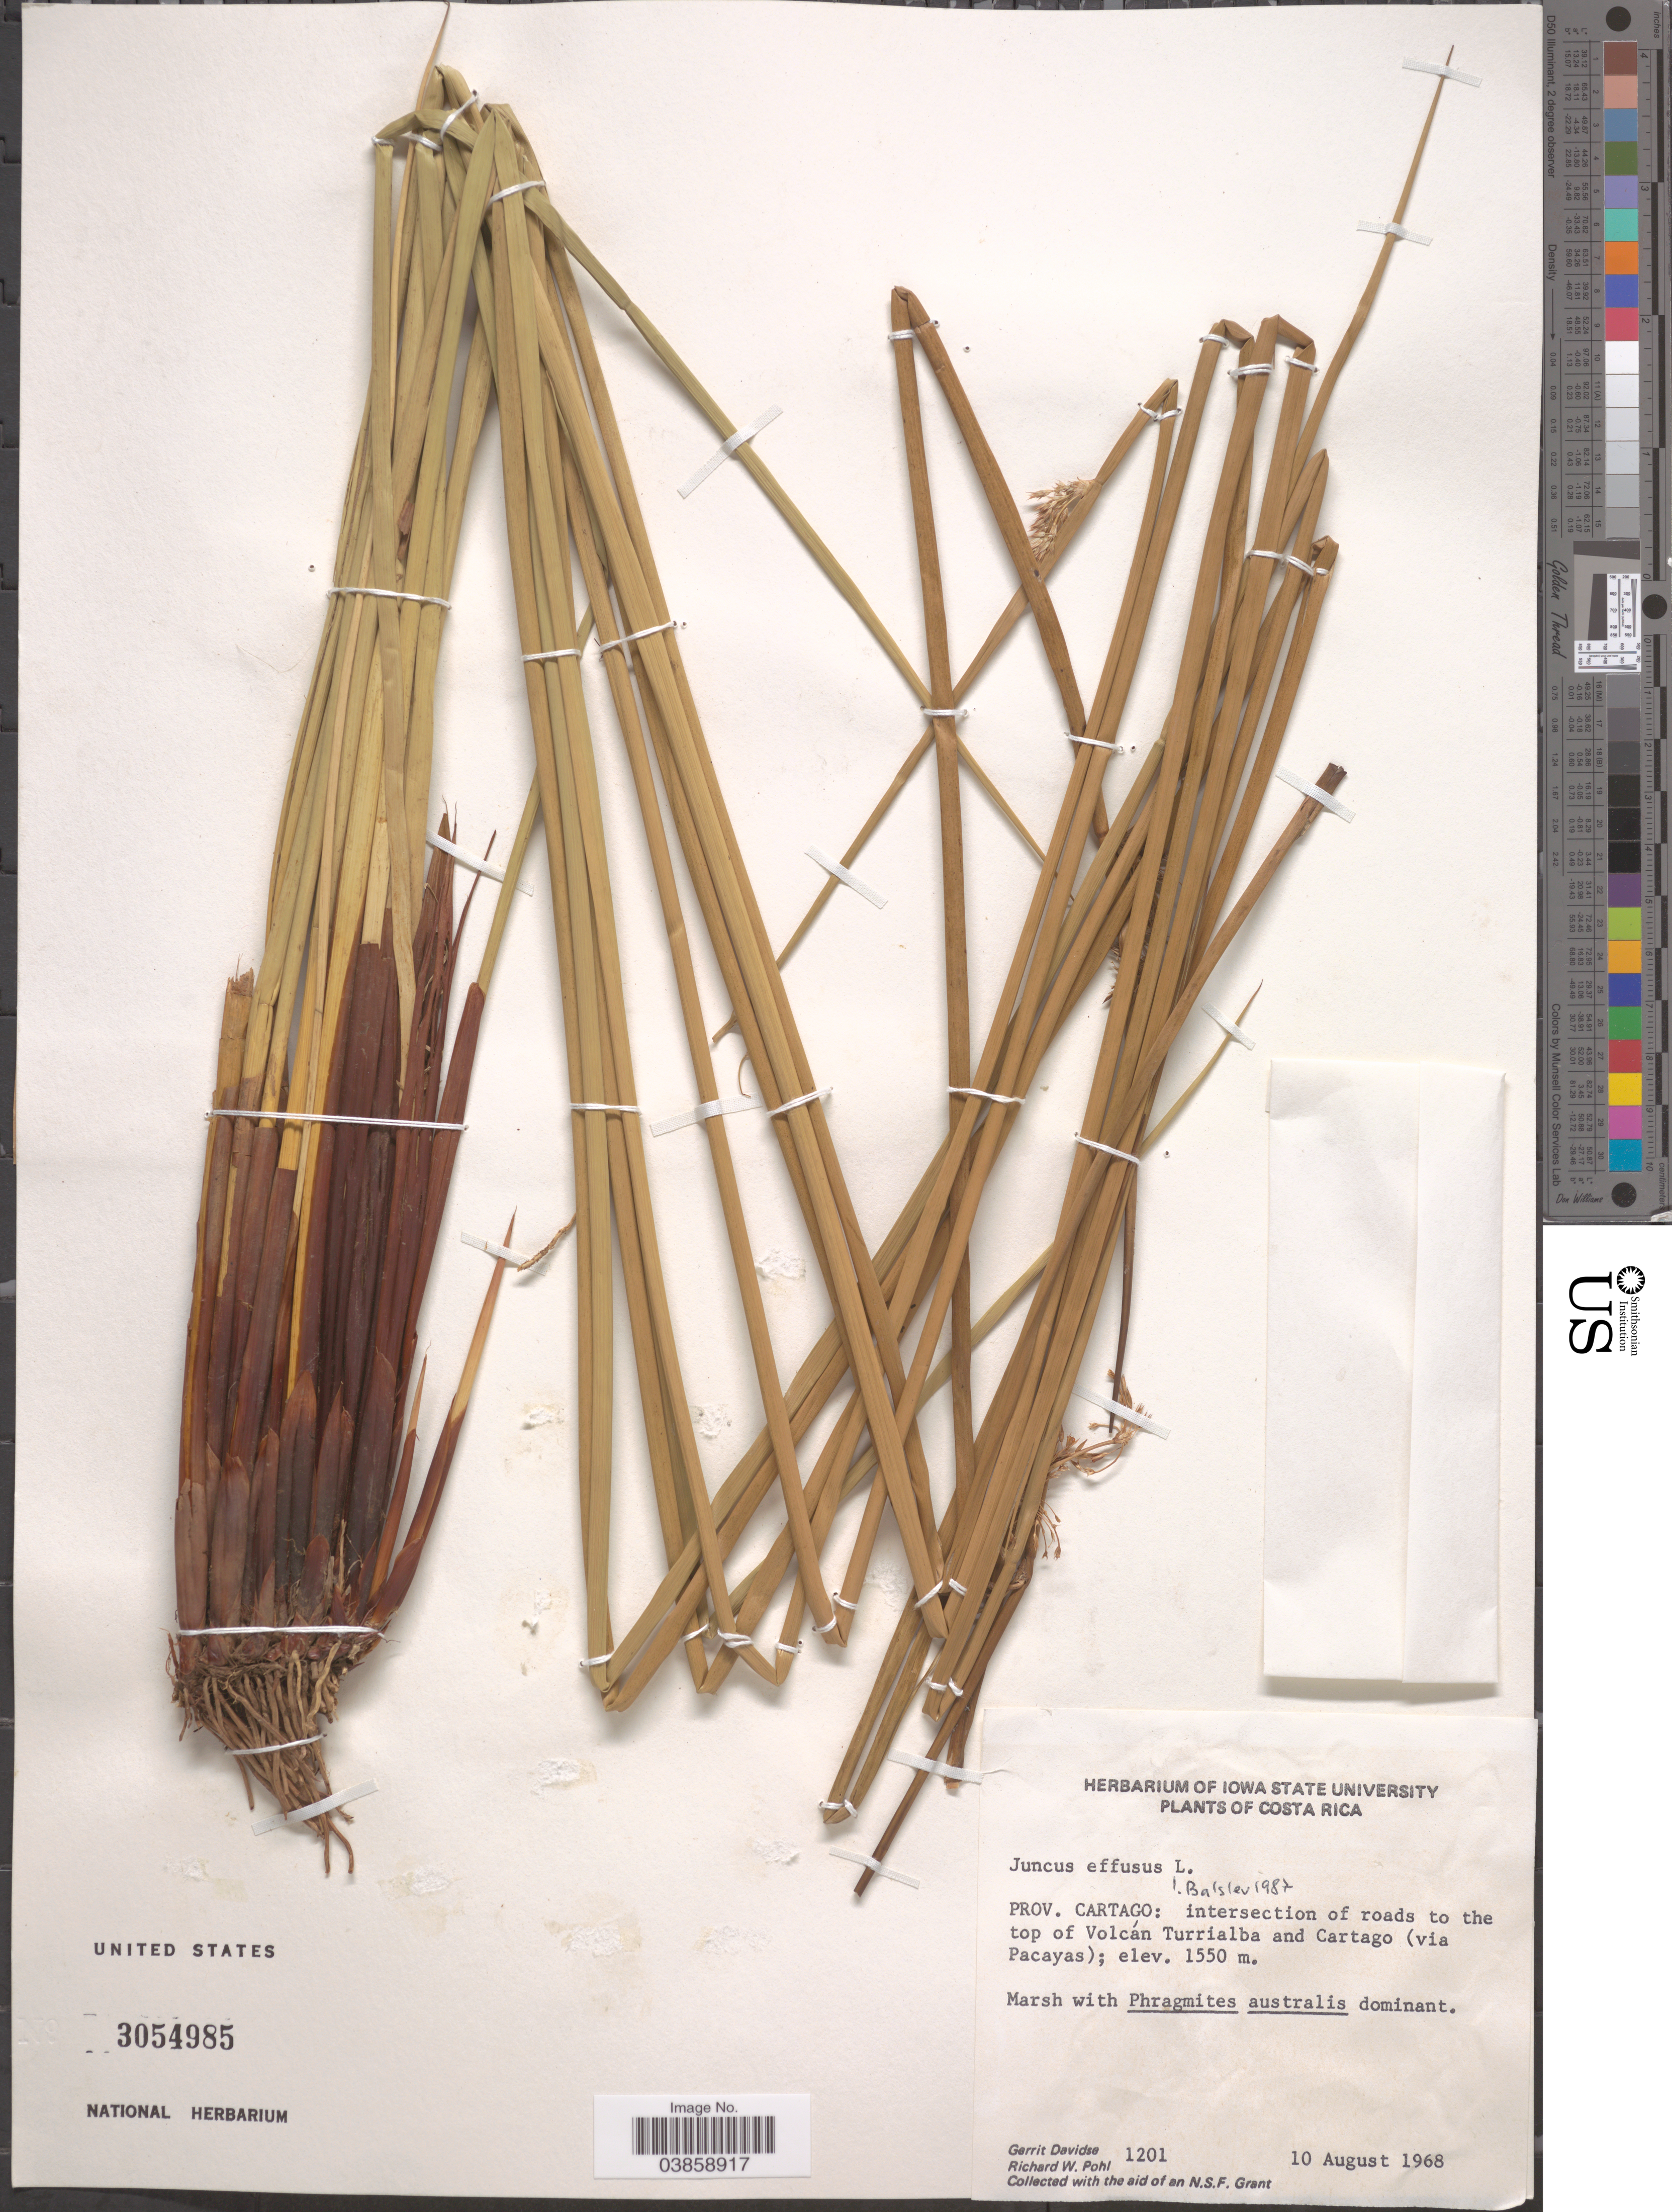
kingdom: Plantae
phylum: Tracheophyta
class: Liliopsida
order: Poales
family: Juncaceae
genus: Juncus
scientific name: Juncus effusus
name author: L.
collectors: G. Davidse & R. W. Pohl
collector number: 1201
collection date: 1968-08-10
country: Costa Rica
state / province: Cartago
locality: Intersection of roads to the top of Volcán Turrialba and Cartago (via Pacayas).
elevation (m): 1550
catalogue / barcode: US 3054985